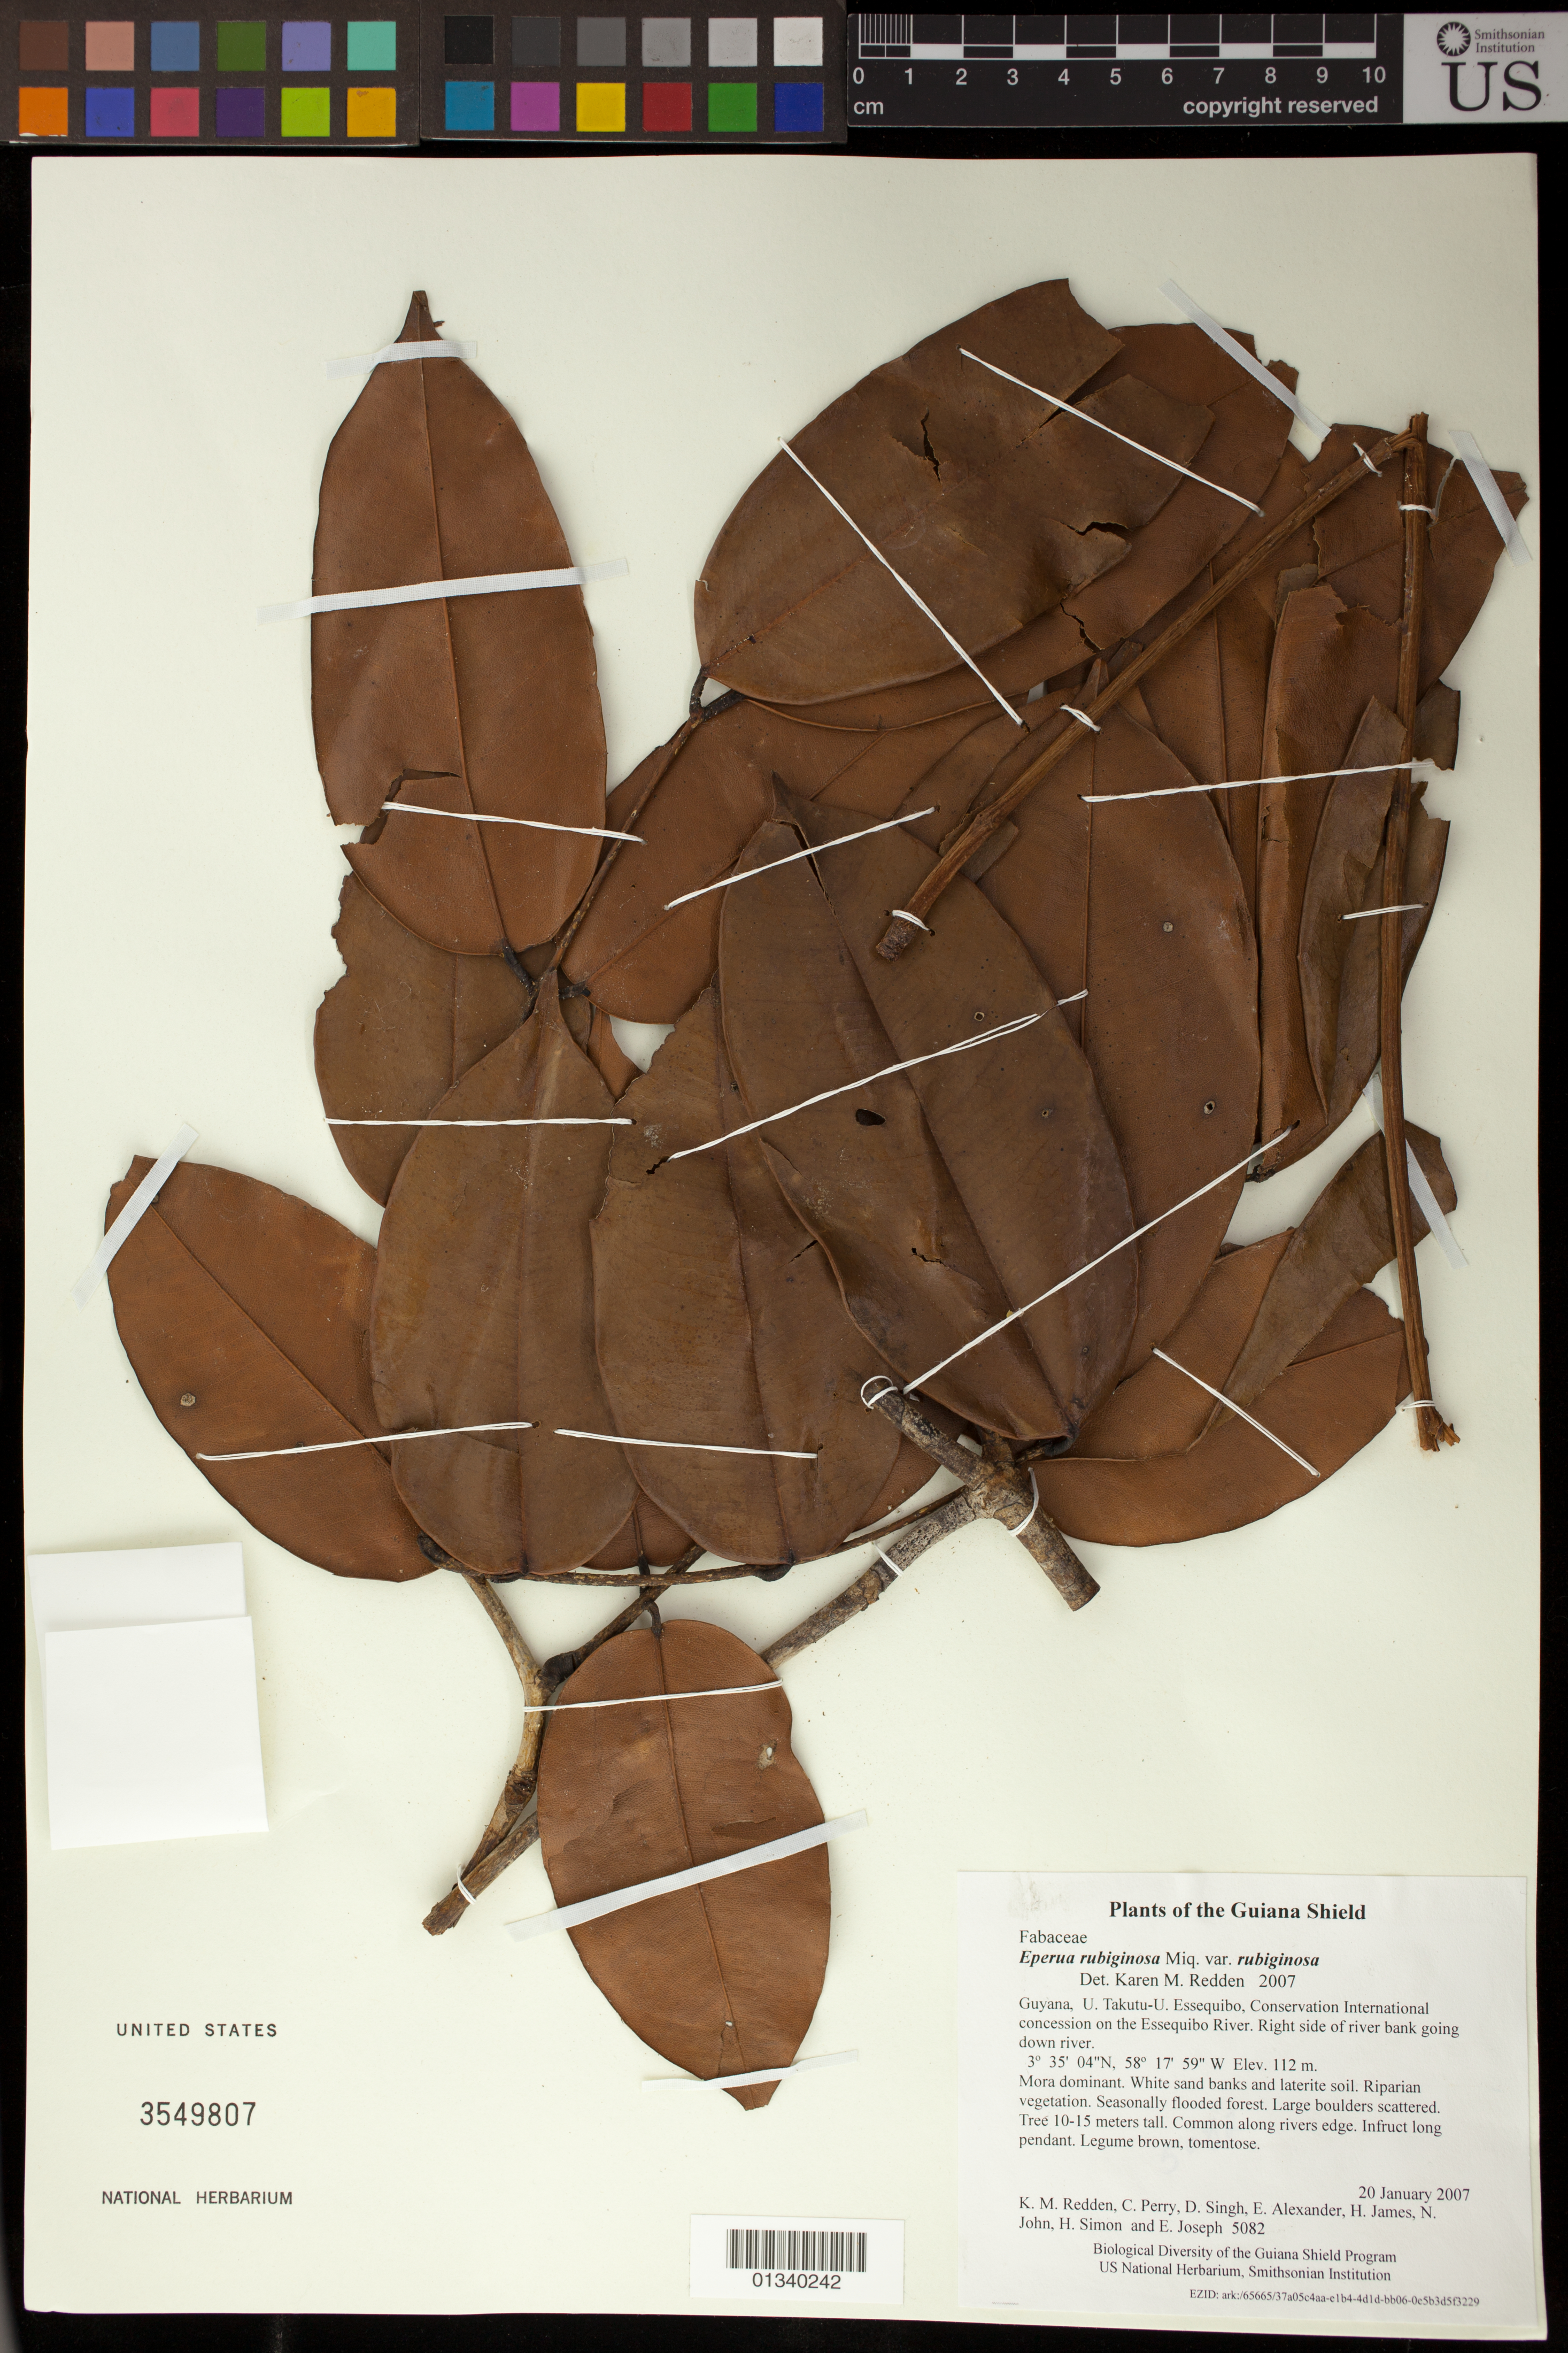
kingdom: Plantae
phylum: Tracheophyta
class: Magnoliopsida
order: Fabales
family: Fabaceae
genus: Eperua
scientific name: Eperua rubiginosa var. rubiginosa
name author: Miq.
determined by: Redden, K. M.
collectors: K. M. Redden, C. Perry, D. Singh, E. Alexander, H. James, N. John, H. Simon & E. Joseph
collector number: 5082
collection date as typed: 20 January 2007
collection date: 2007-01-20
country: Guyana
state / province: U. Takutu-U. Essequibo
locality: Conservation International concession on the Essequibo River. Right side of river bank going down river.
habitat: Mora dominant. White sand banks and laterite soil. Riparian vegetation. Seasonally flooded forest. Large boulders scattered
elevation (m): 112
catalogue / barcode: US 3549807